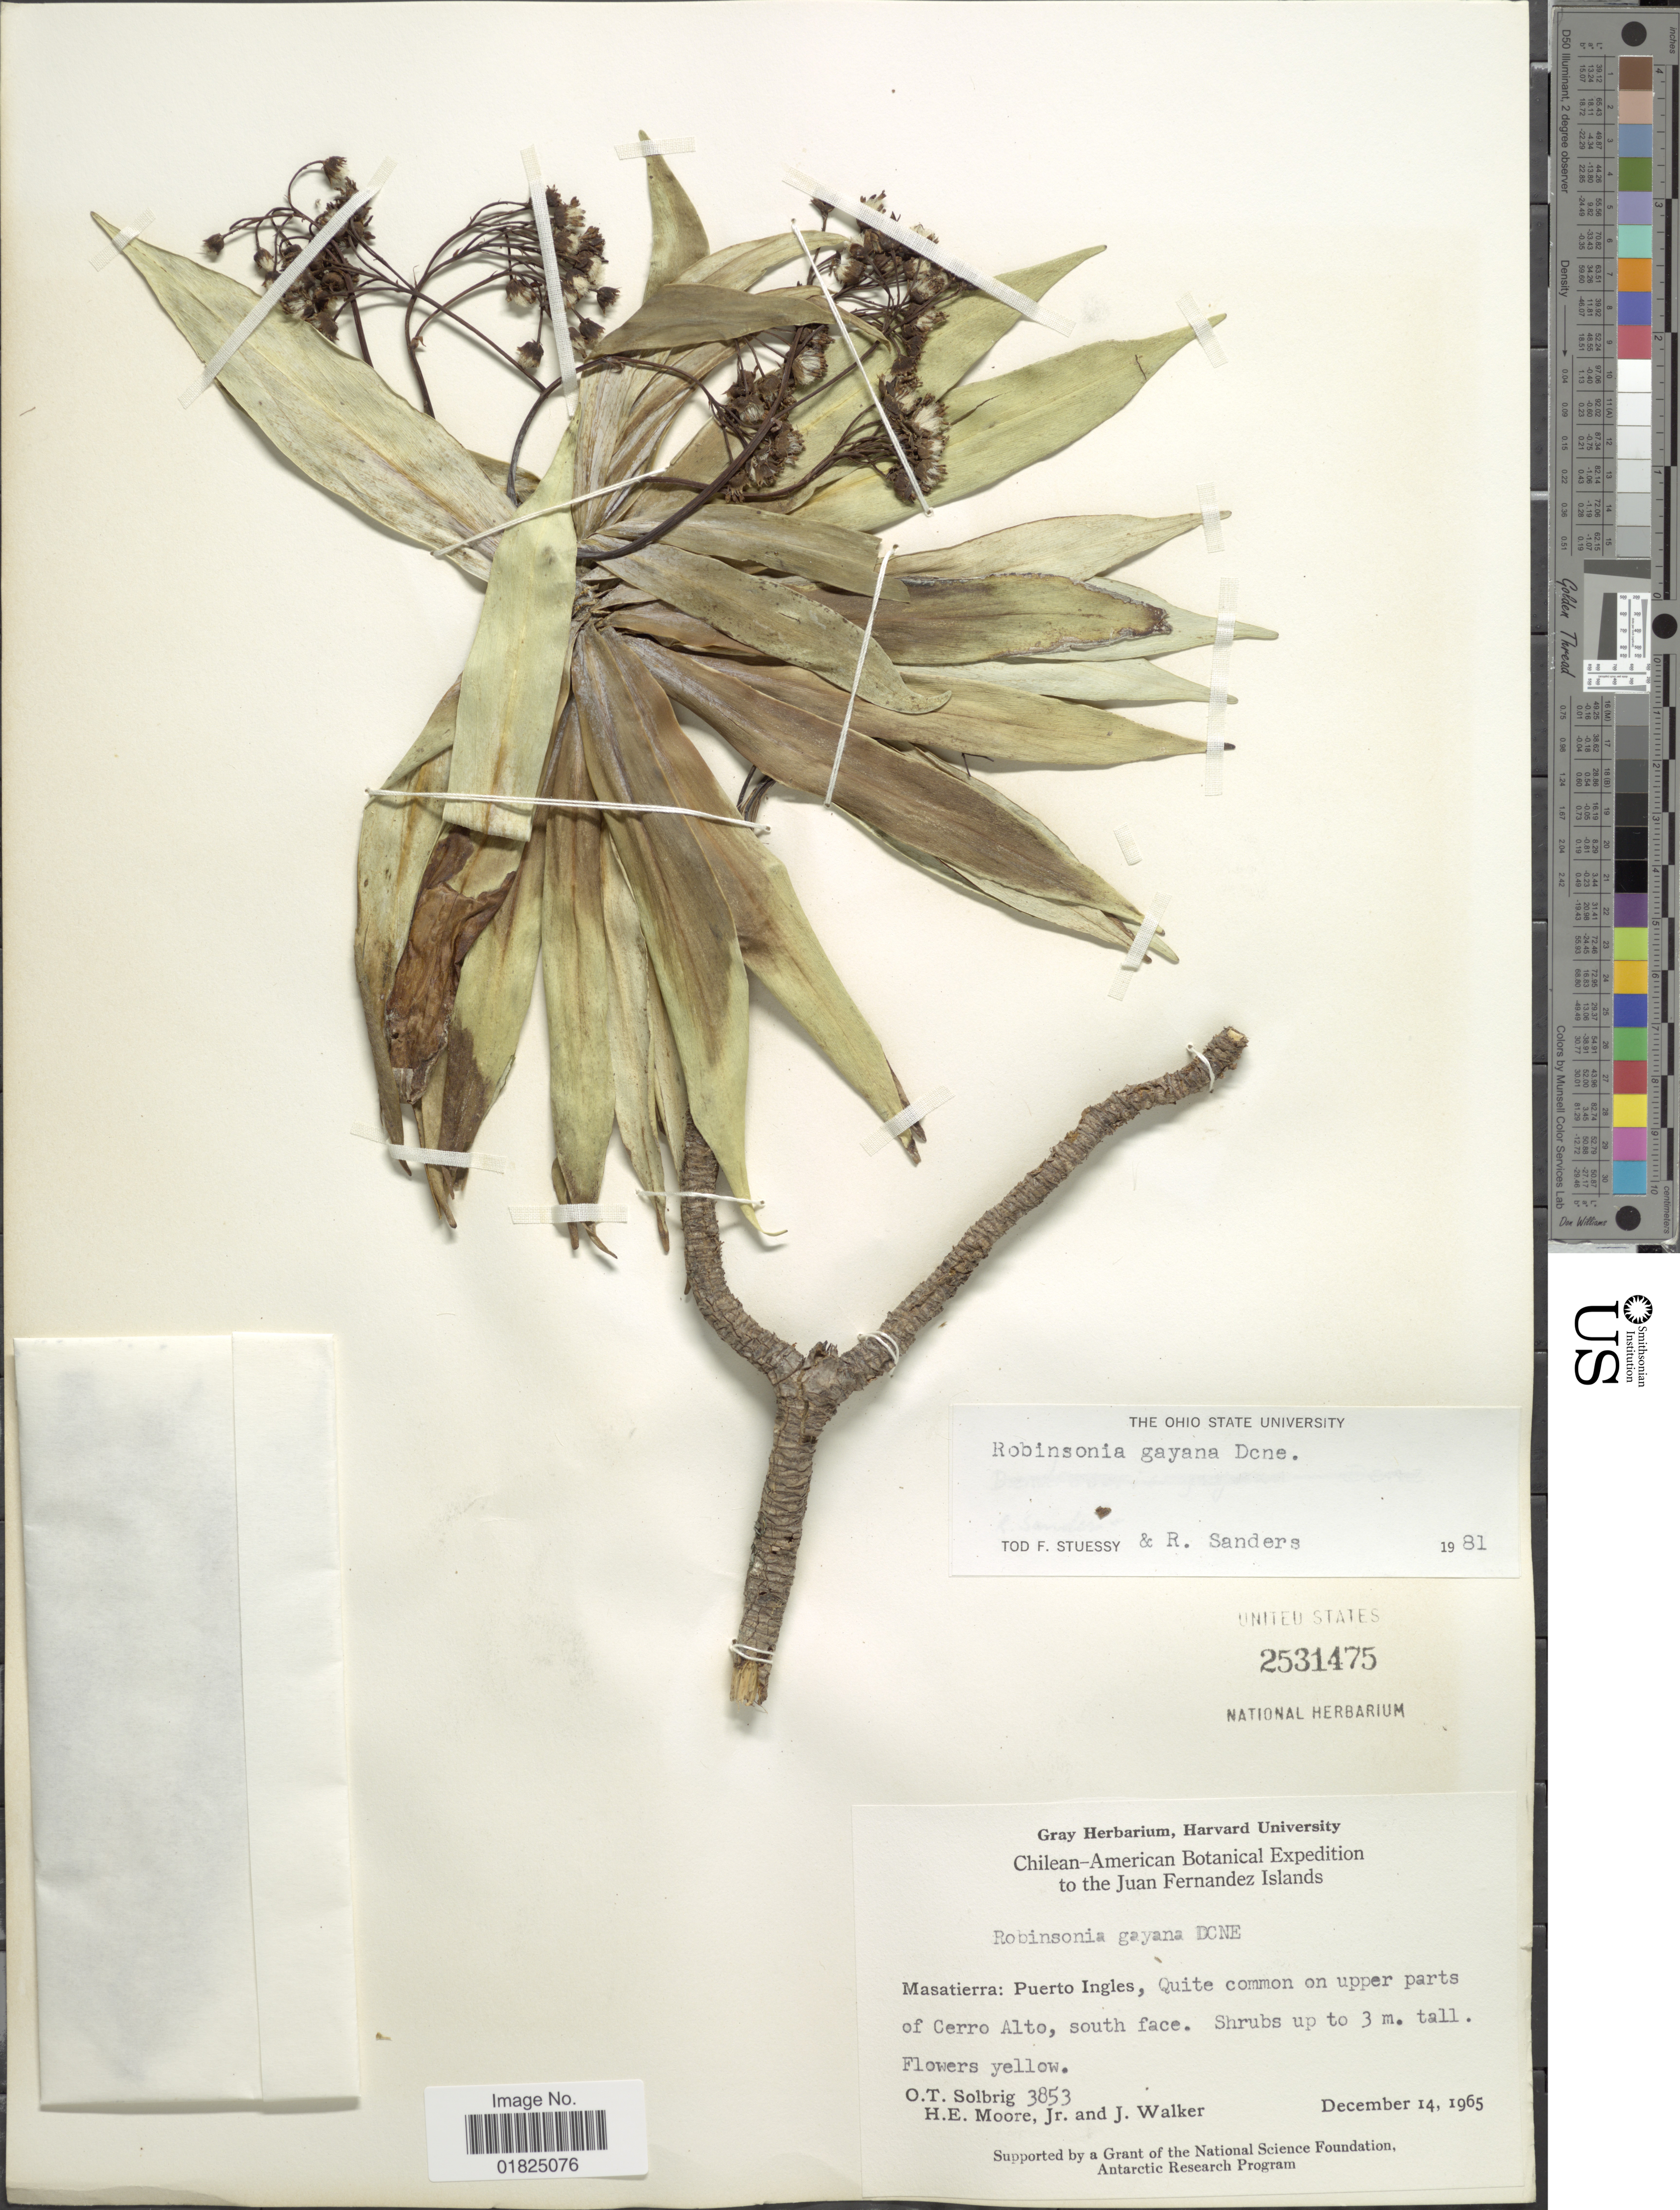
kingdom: Plantae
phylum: Tracheophyta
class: Magnoliopsida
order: Asterales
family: Asteraceae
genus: Robinsonia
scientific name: Robinsonia gayana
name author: Decne.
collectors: O. T. Solbrig, H. Moore & J. Walker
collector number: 3853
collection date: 1965-12-14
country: Chile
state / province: Valparaíso (V)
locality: The Juan Fernandez Island, Masatierra: Puerto Ingles, Quite common on upper parts of Cerro Alto, south face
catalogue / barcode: US 2531475